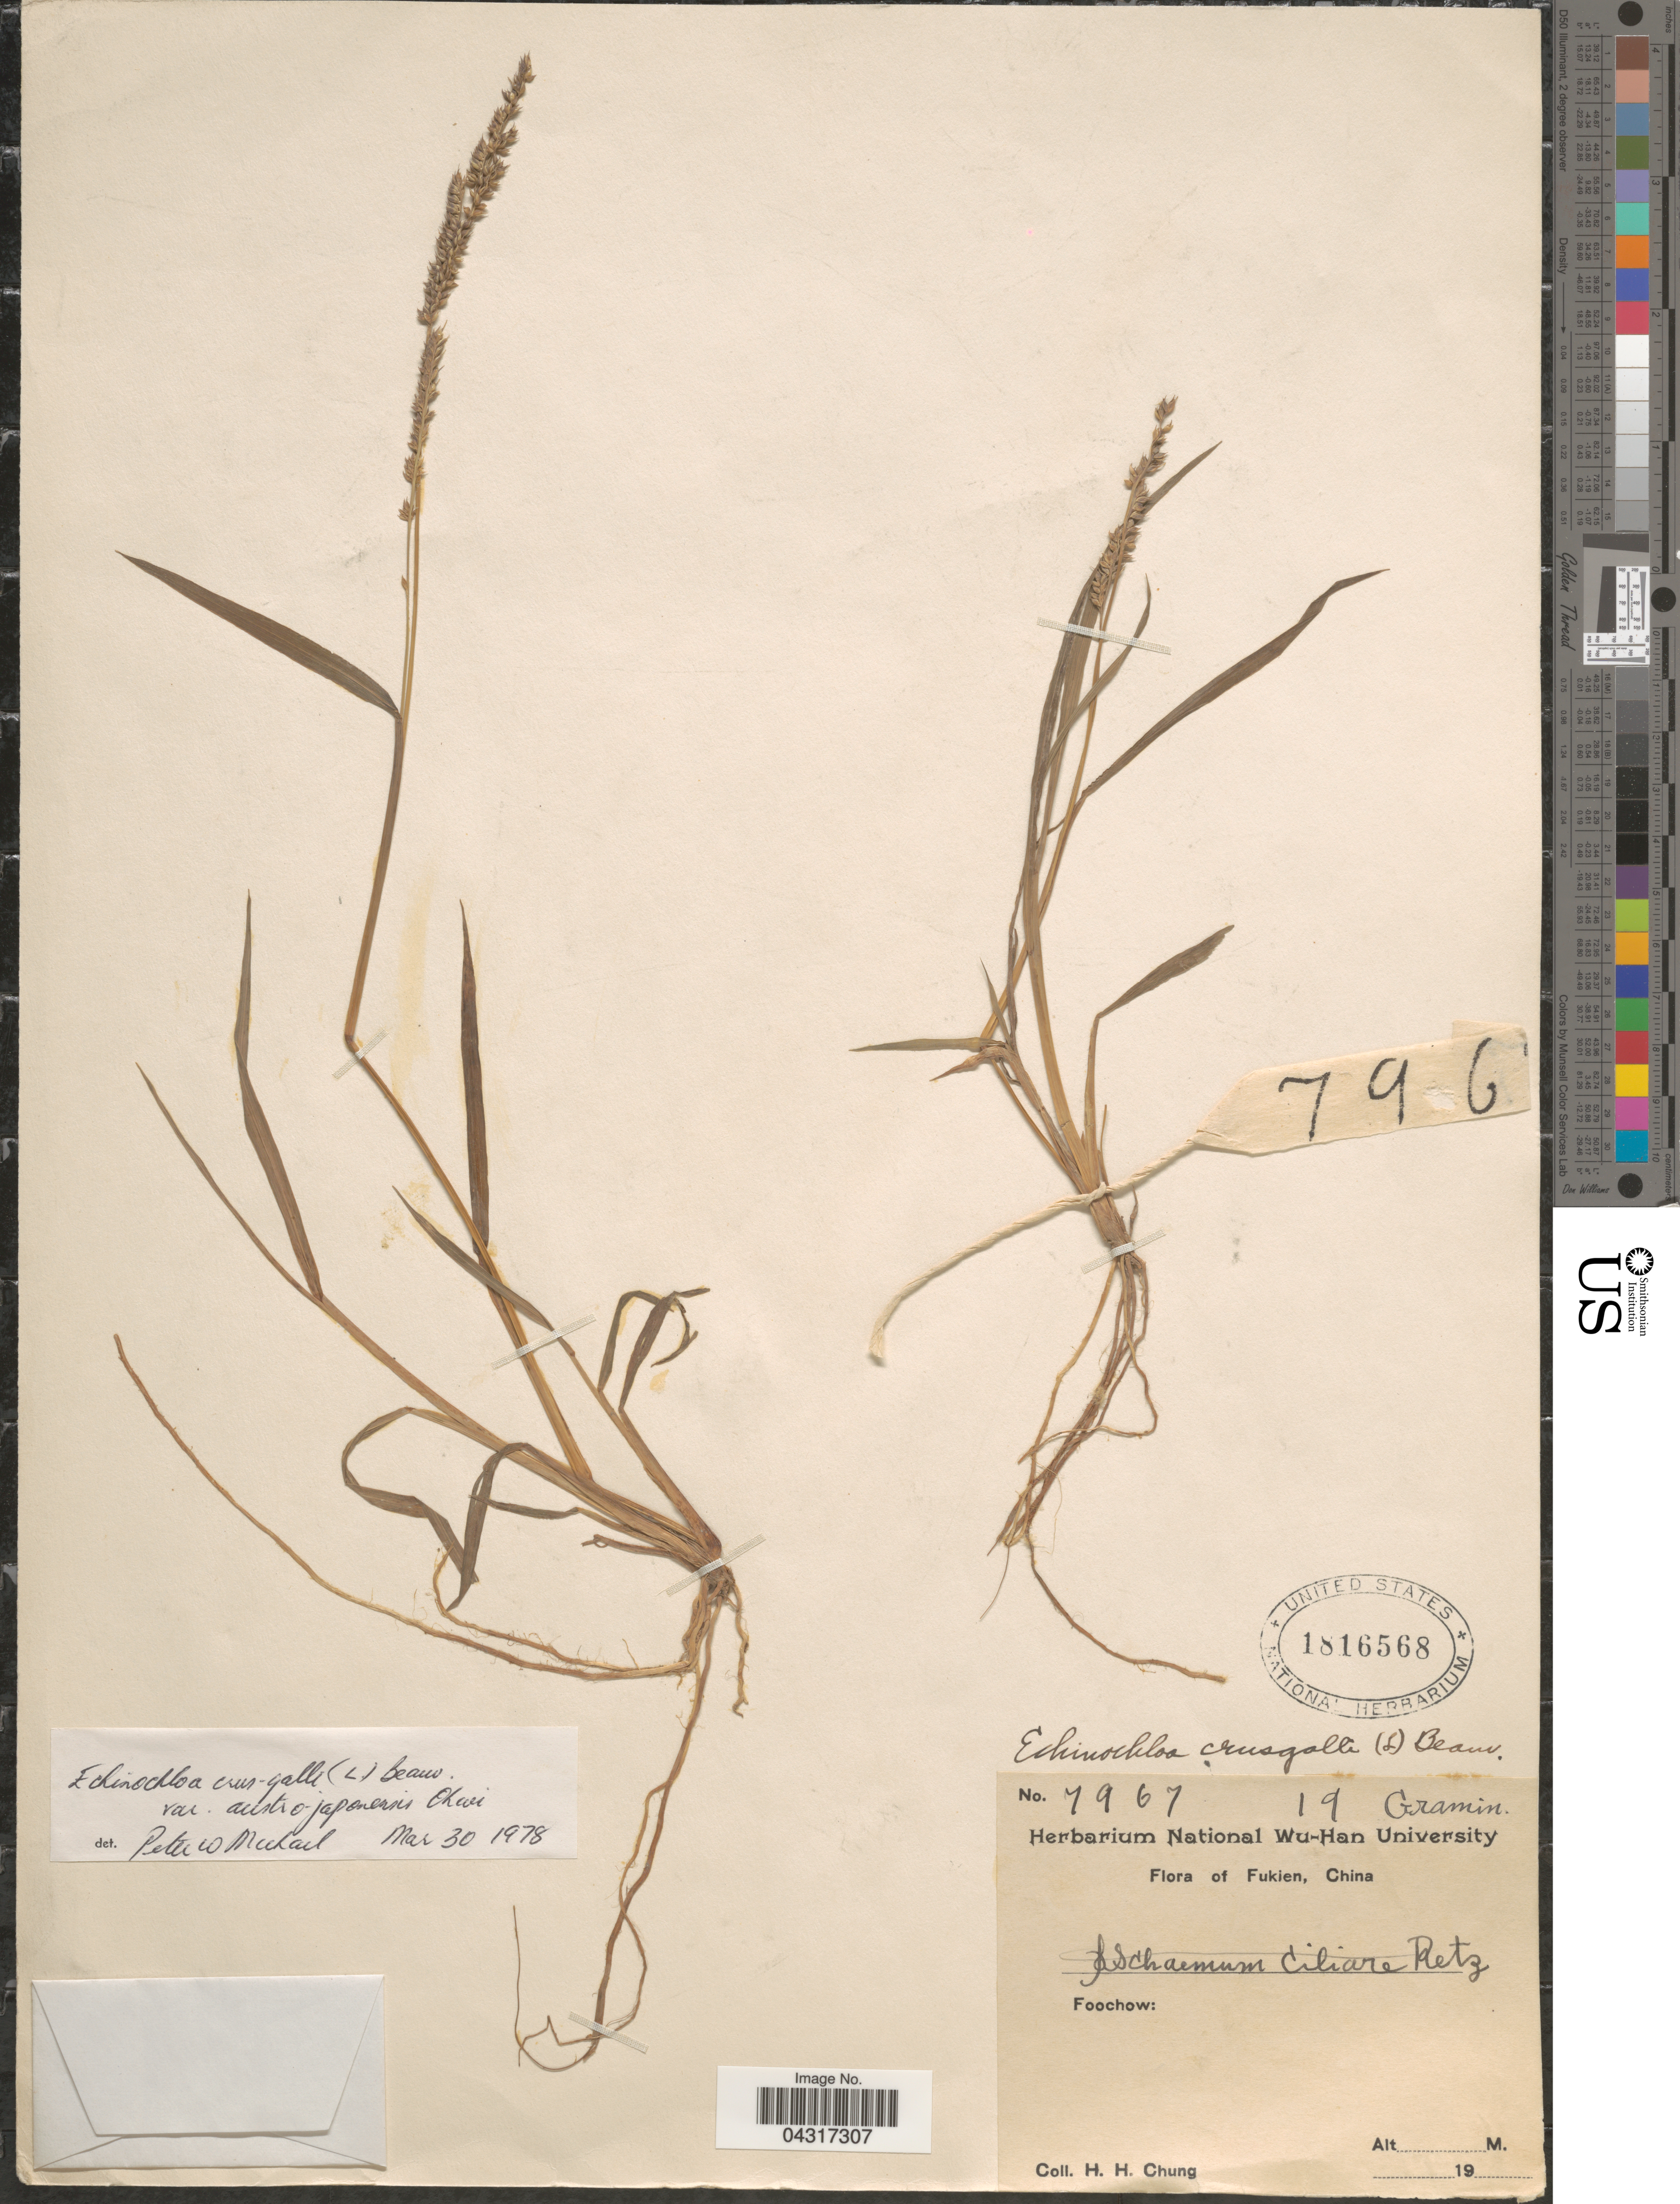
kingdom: Plantae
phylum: Tracheophyta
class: Liliopsida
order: Poales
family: Poaceae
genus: Echinochloa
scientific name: Echinochloa crus-galli var. austrojaponensis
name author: Ohwi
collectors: H. Chung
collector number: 7967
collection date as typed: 19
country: China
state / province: Fujian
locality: Fukien. Foochow.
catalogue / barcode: US 1816568